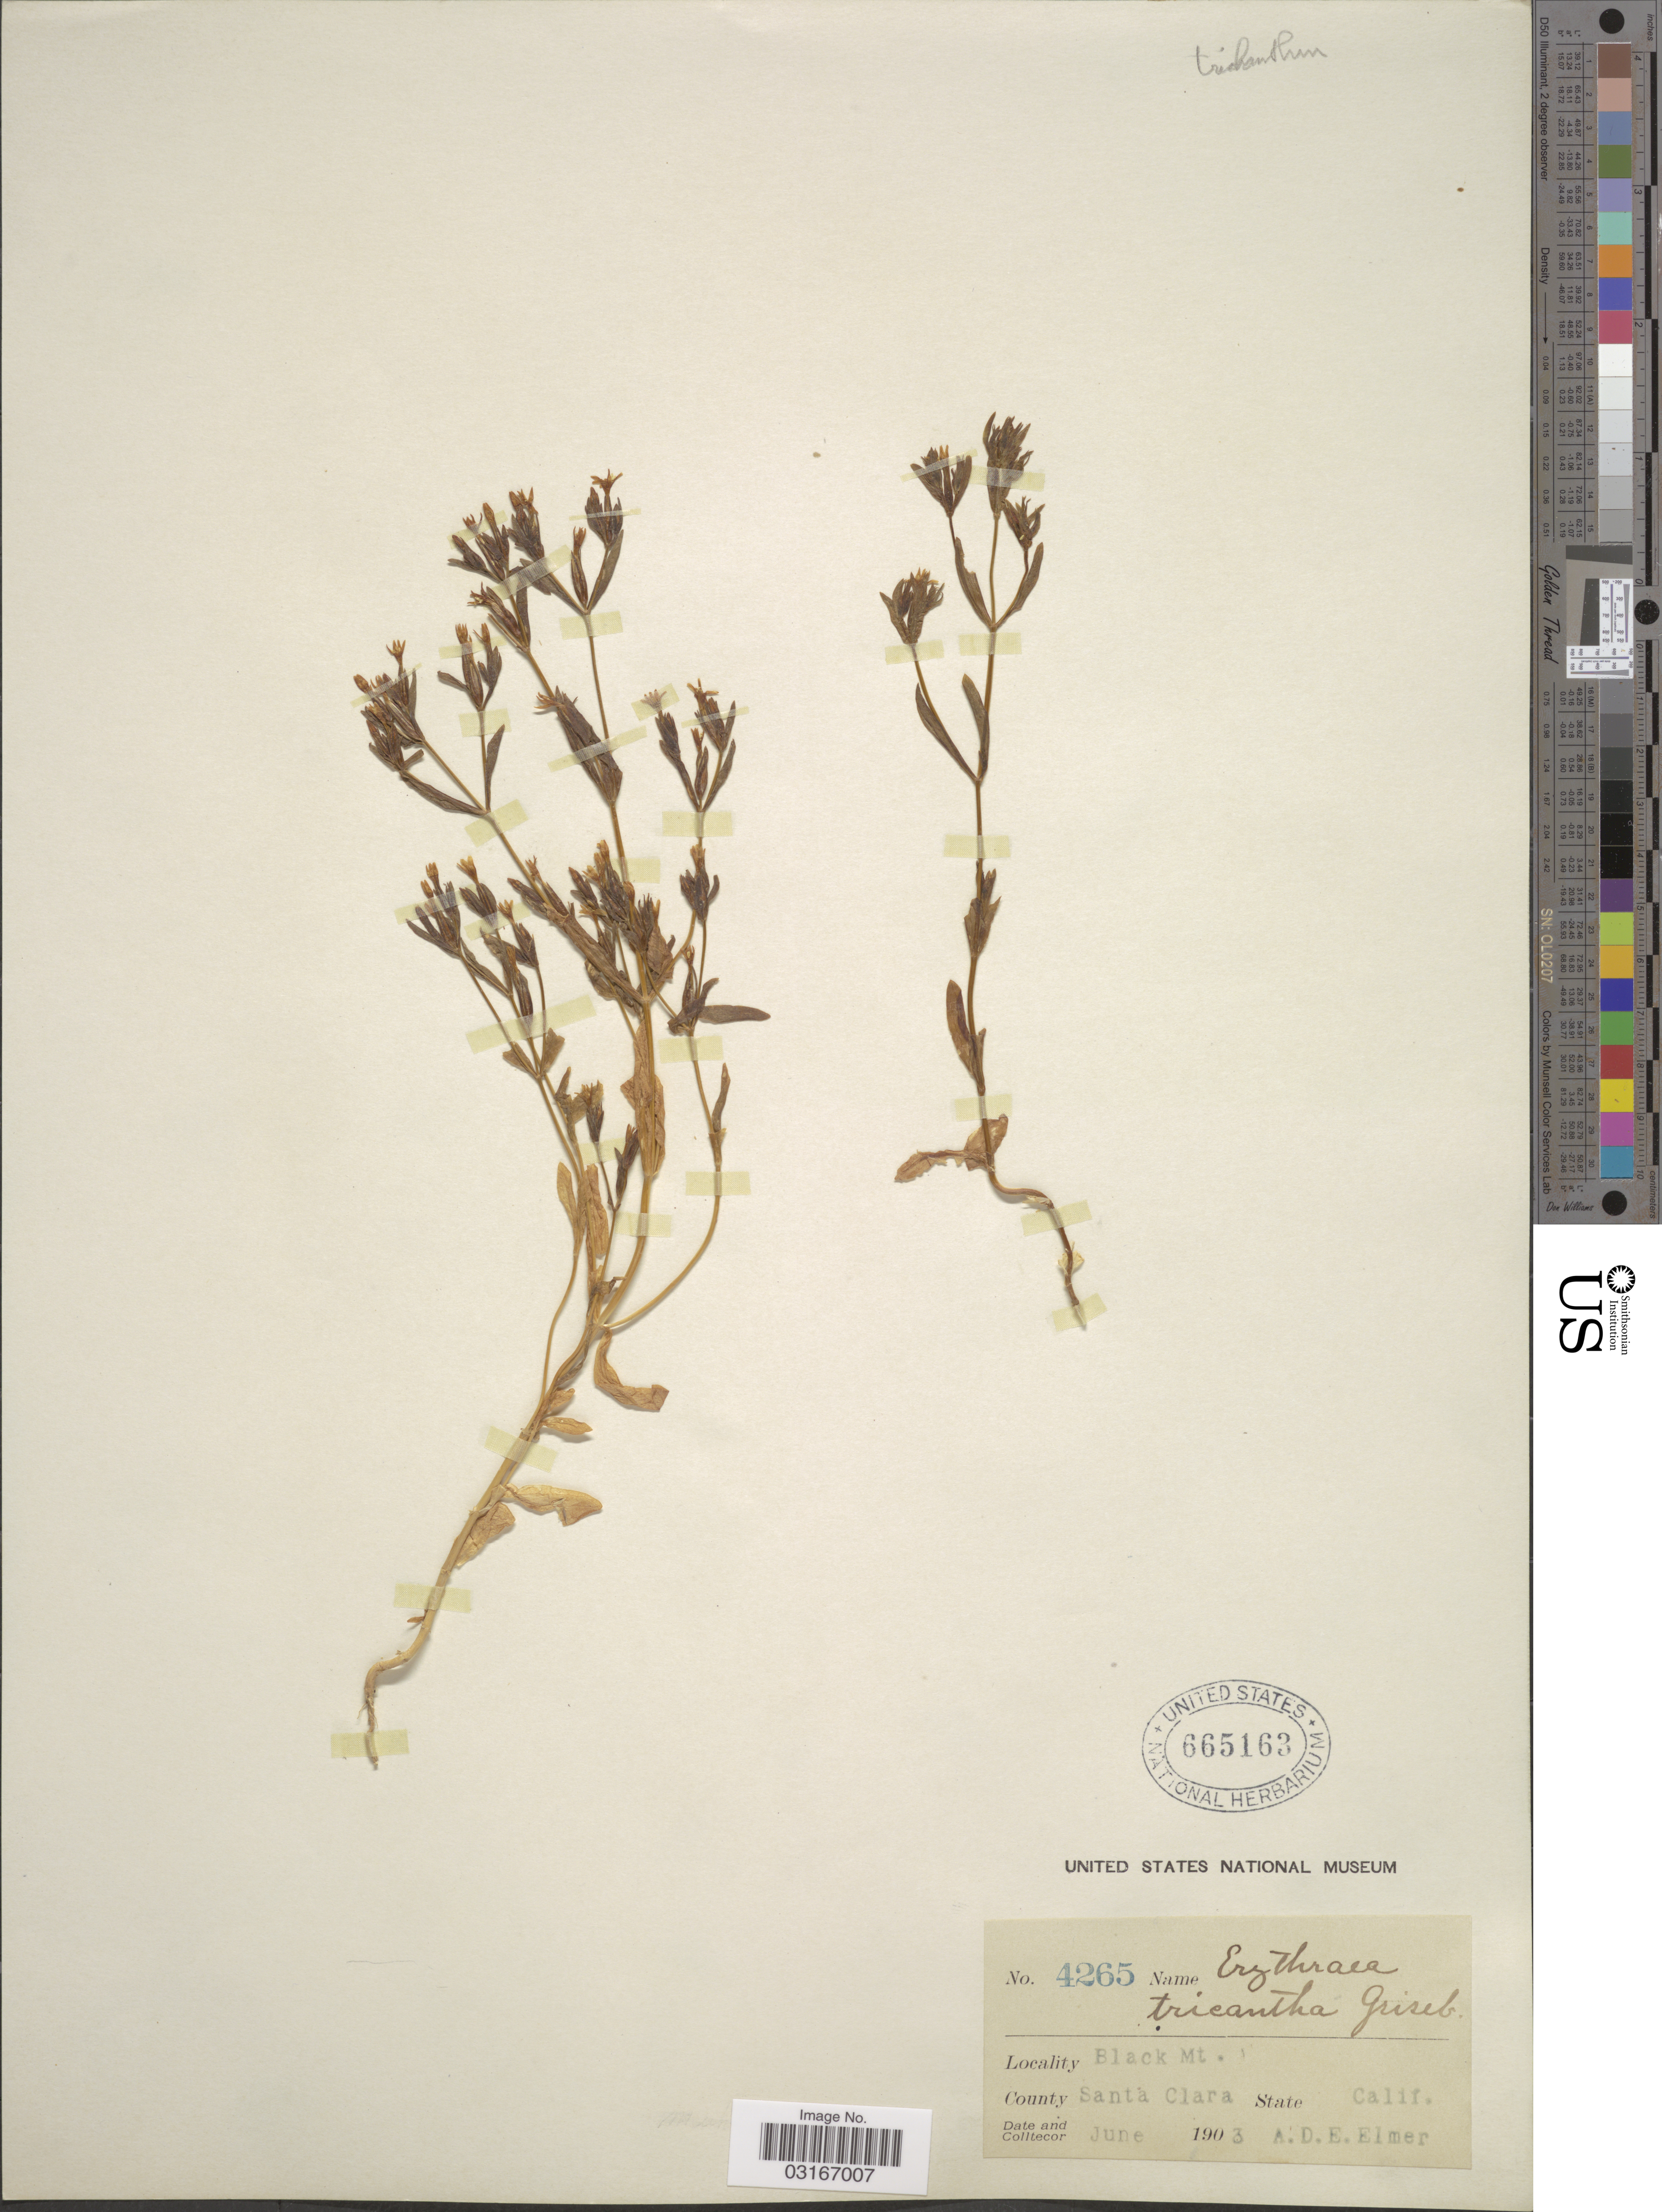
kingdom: Plantae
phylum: Tracheophyta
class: Magnoliopsida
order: Gentianales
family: Gentianaceae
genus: Centaurium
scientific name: Centaurium muehlenbergii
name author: (Griseb.) W. Wight ex Piper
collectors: A. D. E. Elmer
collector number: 4265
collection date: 1903-06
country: United States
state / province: California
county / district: Santa Clara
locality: Black Mt., County Santa Clara.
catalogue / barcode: US 665163